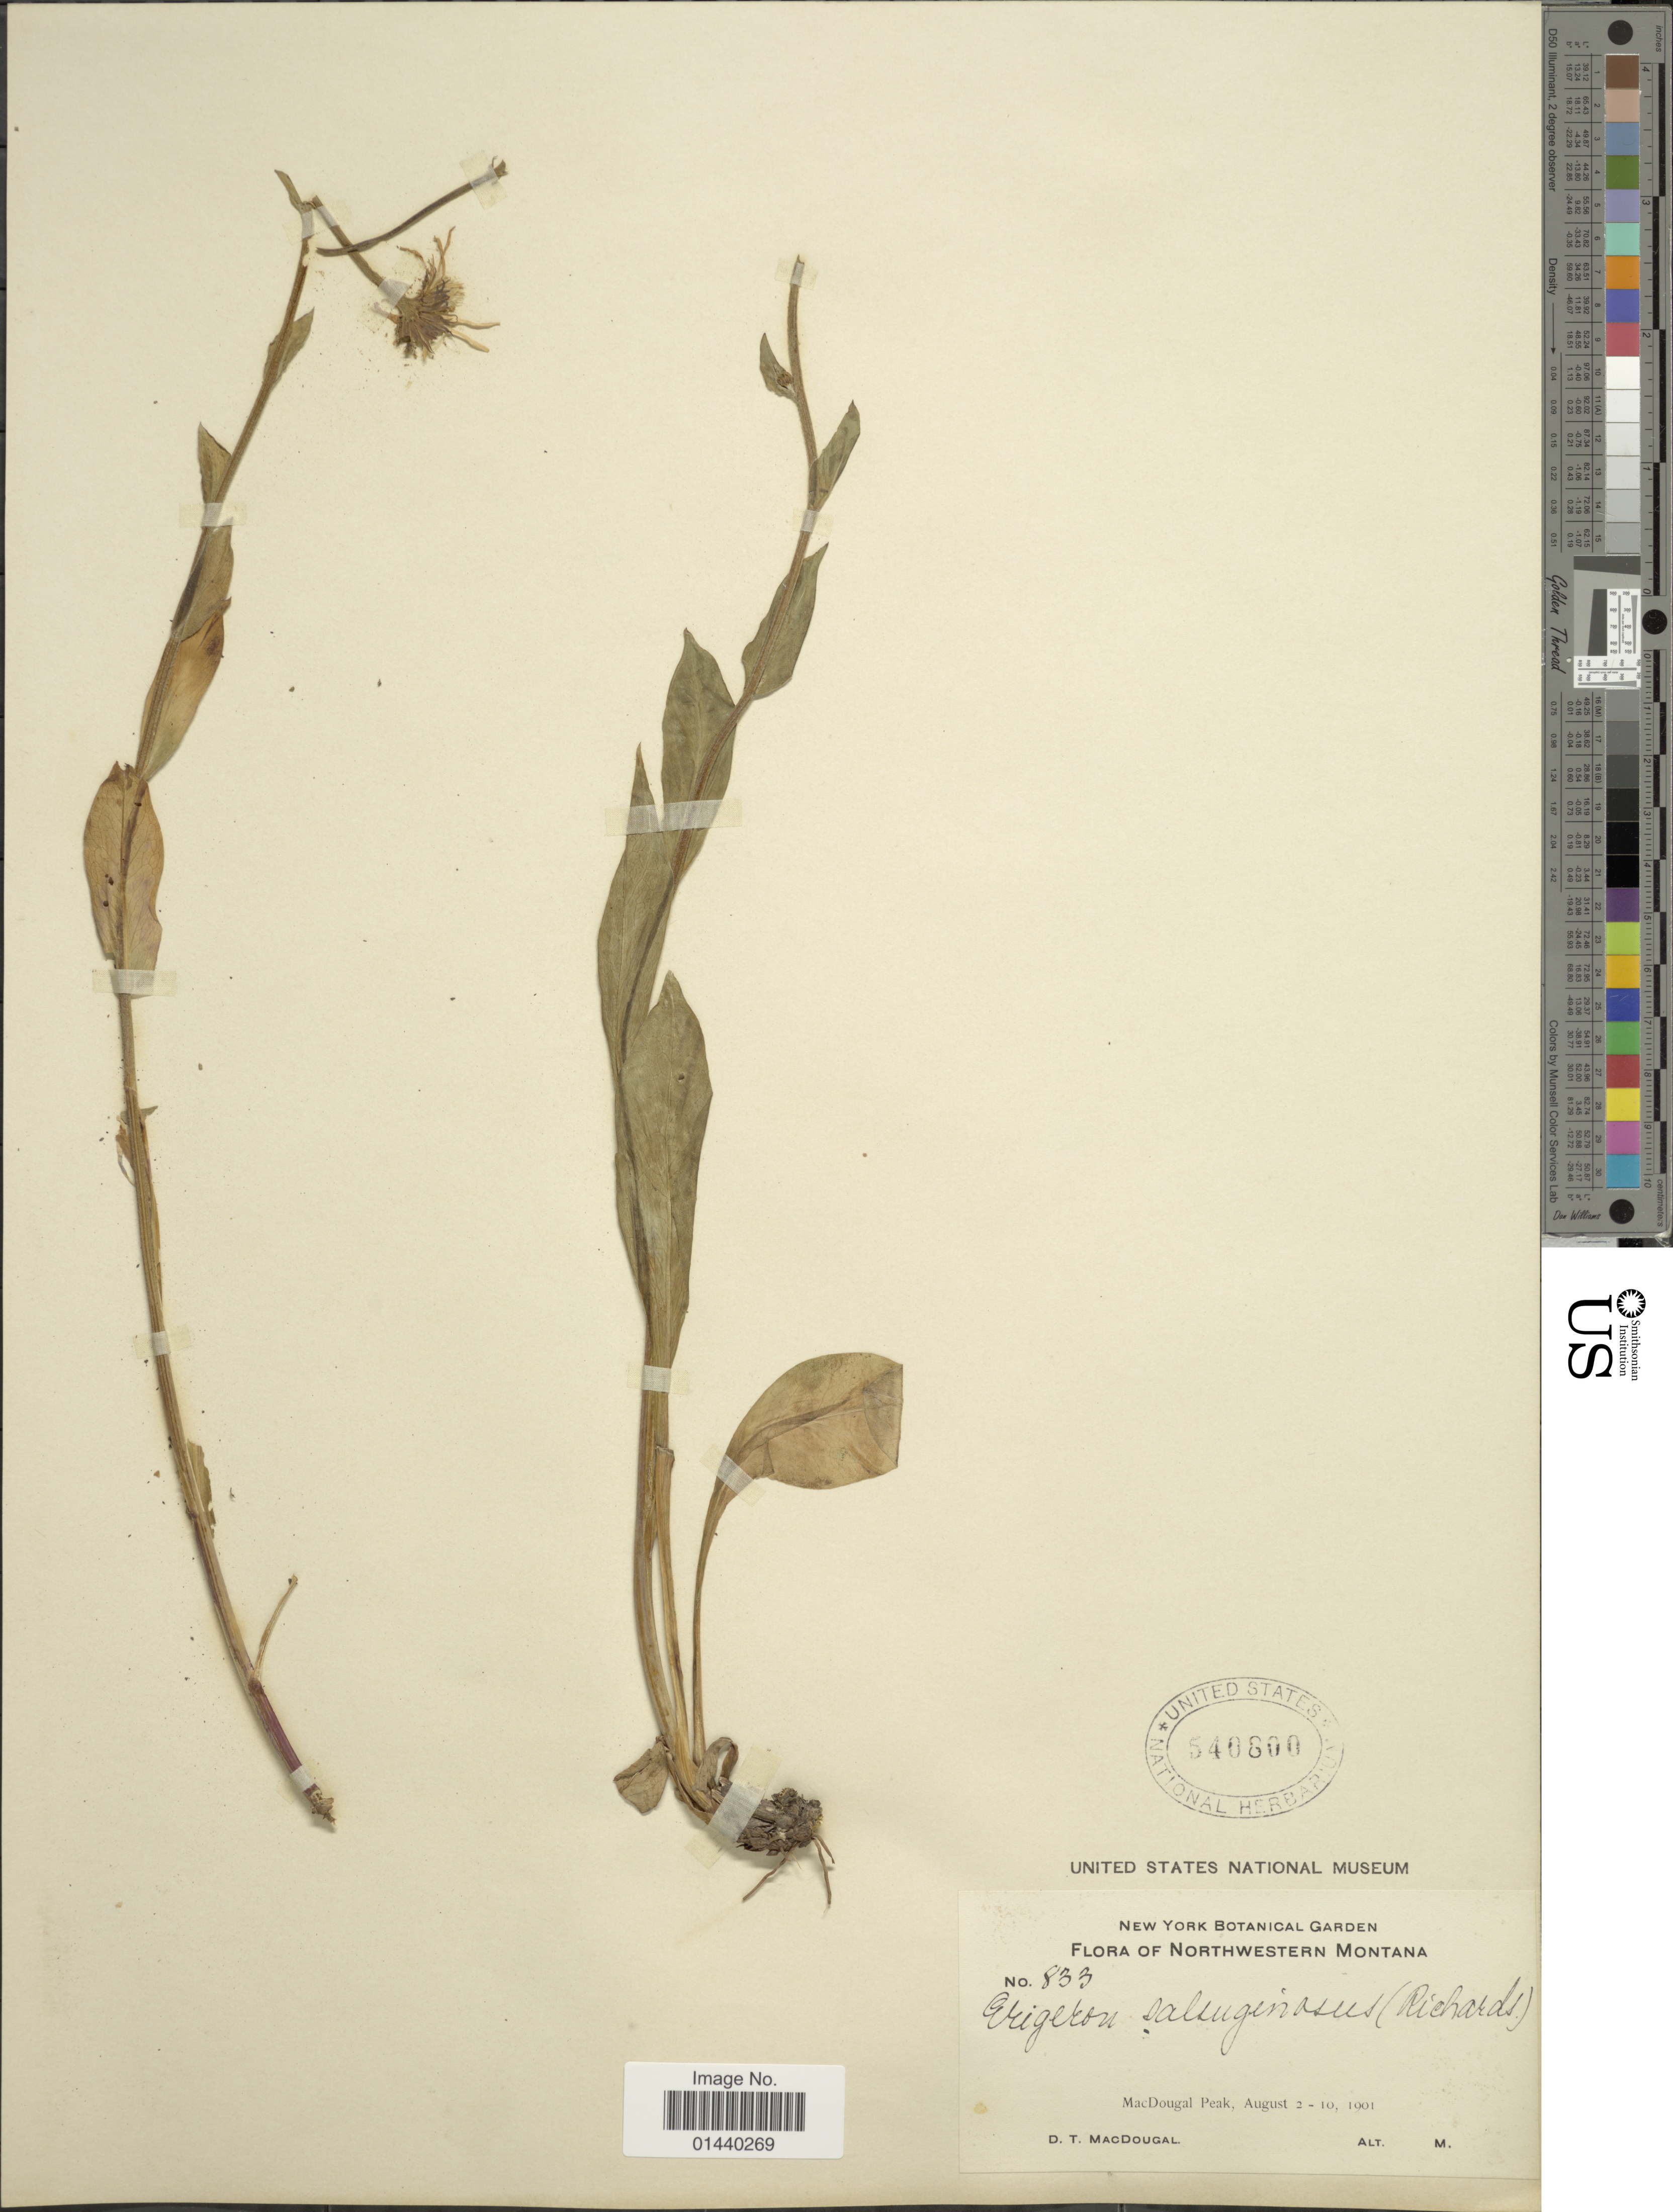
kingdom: Plantae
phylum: Tracheophyta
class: Magnoliopsida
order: Asterales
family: Asteraceae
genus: Erigeron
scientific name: Erigeron salsuginosus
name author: (Richardson ex R. Br.) A. Gray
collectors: D. T. MacDougal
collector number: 833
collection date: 1901-08-02/1901-08-10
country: United States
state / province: Montana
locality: Northwestern Montana. MacDougal Peak.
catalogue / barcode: US 540800